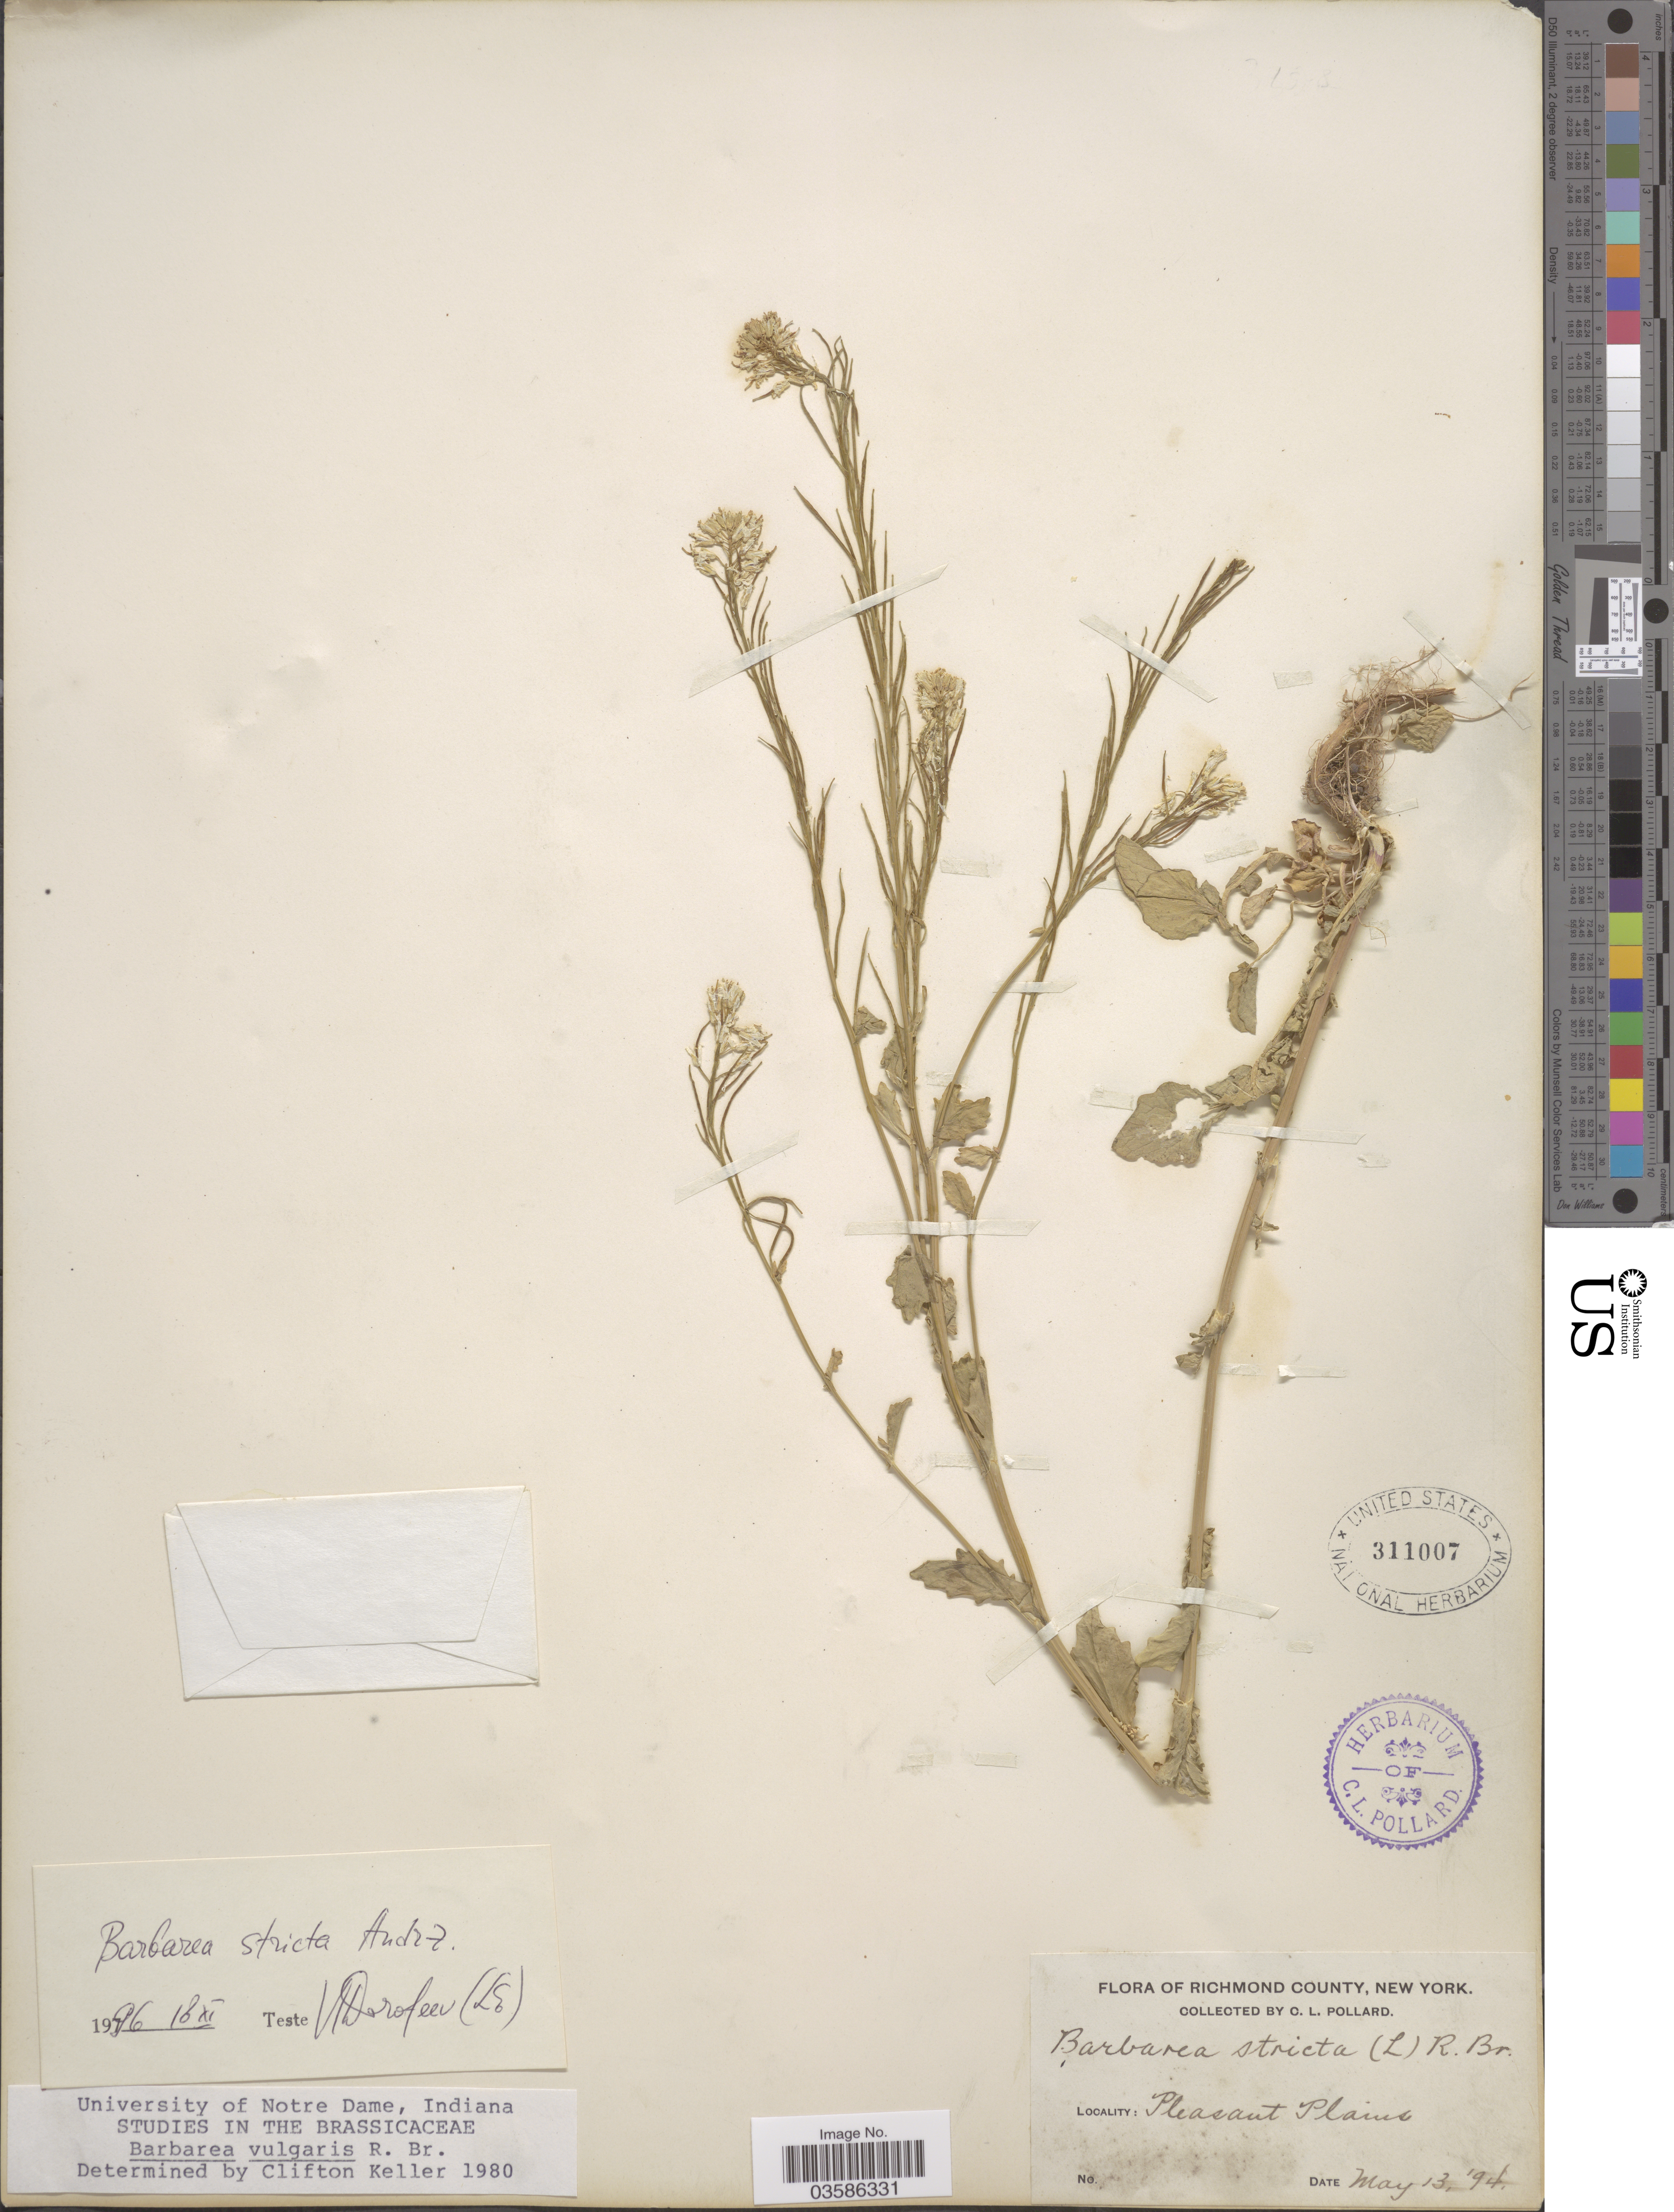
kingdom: Plantae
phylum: Tracheophyta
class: Magnoliopsida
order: Brassicales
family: Brassicaceae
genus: Barbarea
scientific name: Barbarea stricta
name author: Andrz.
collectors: C. L. Pollard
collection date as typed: Transcribed d/m/y: 13/5/94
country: United States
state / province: New York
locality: Richmond County. Pleasant Plains.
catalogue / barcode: US 311007